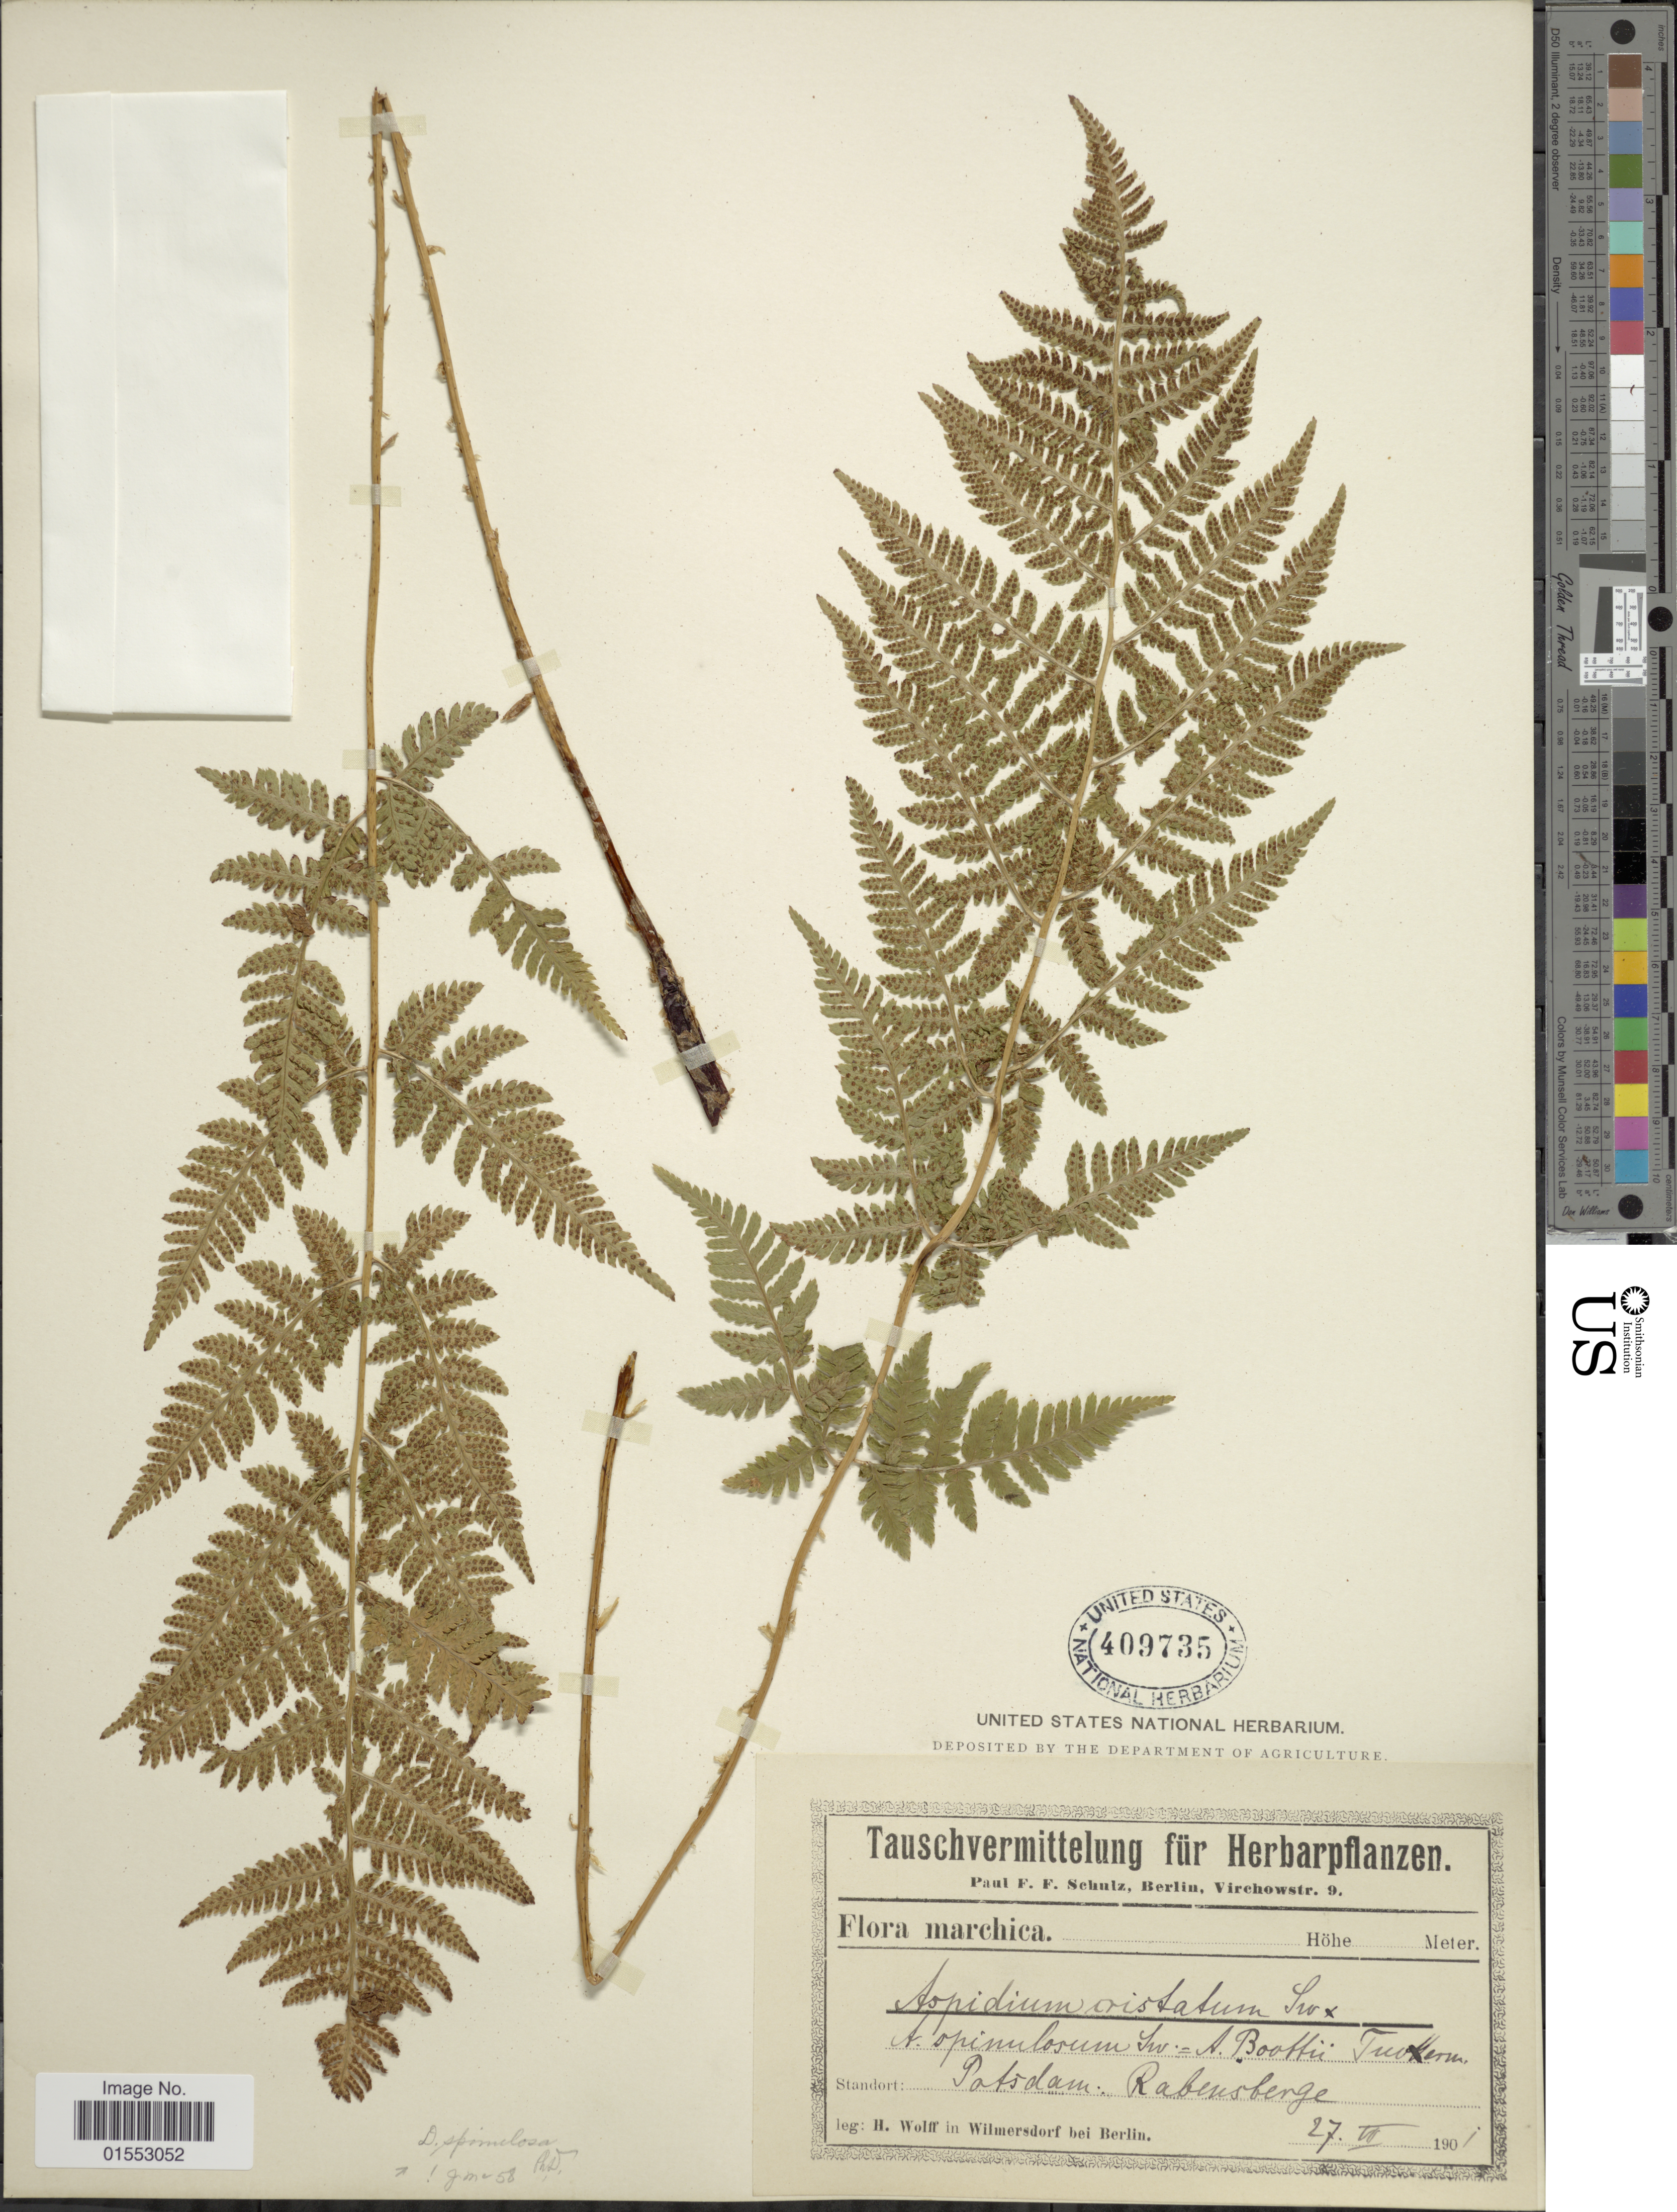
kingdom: Plantae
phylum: Tracheophyta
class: Polypodiopsida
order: Polypodiales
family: Dryopteridaceae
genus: Dryopteris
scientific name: Dryopteris carthusiana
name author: (Villars) H.P. Fuchs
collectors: H. Wolff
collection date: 1901-07-27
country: Germany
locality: Potsdam, Rabensberge [interpreted]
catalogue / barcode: US 409735